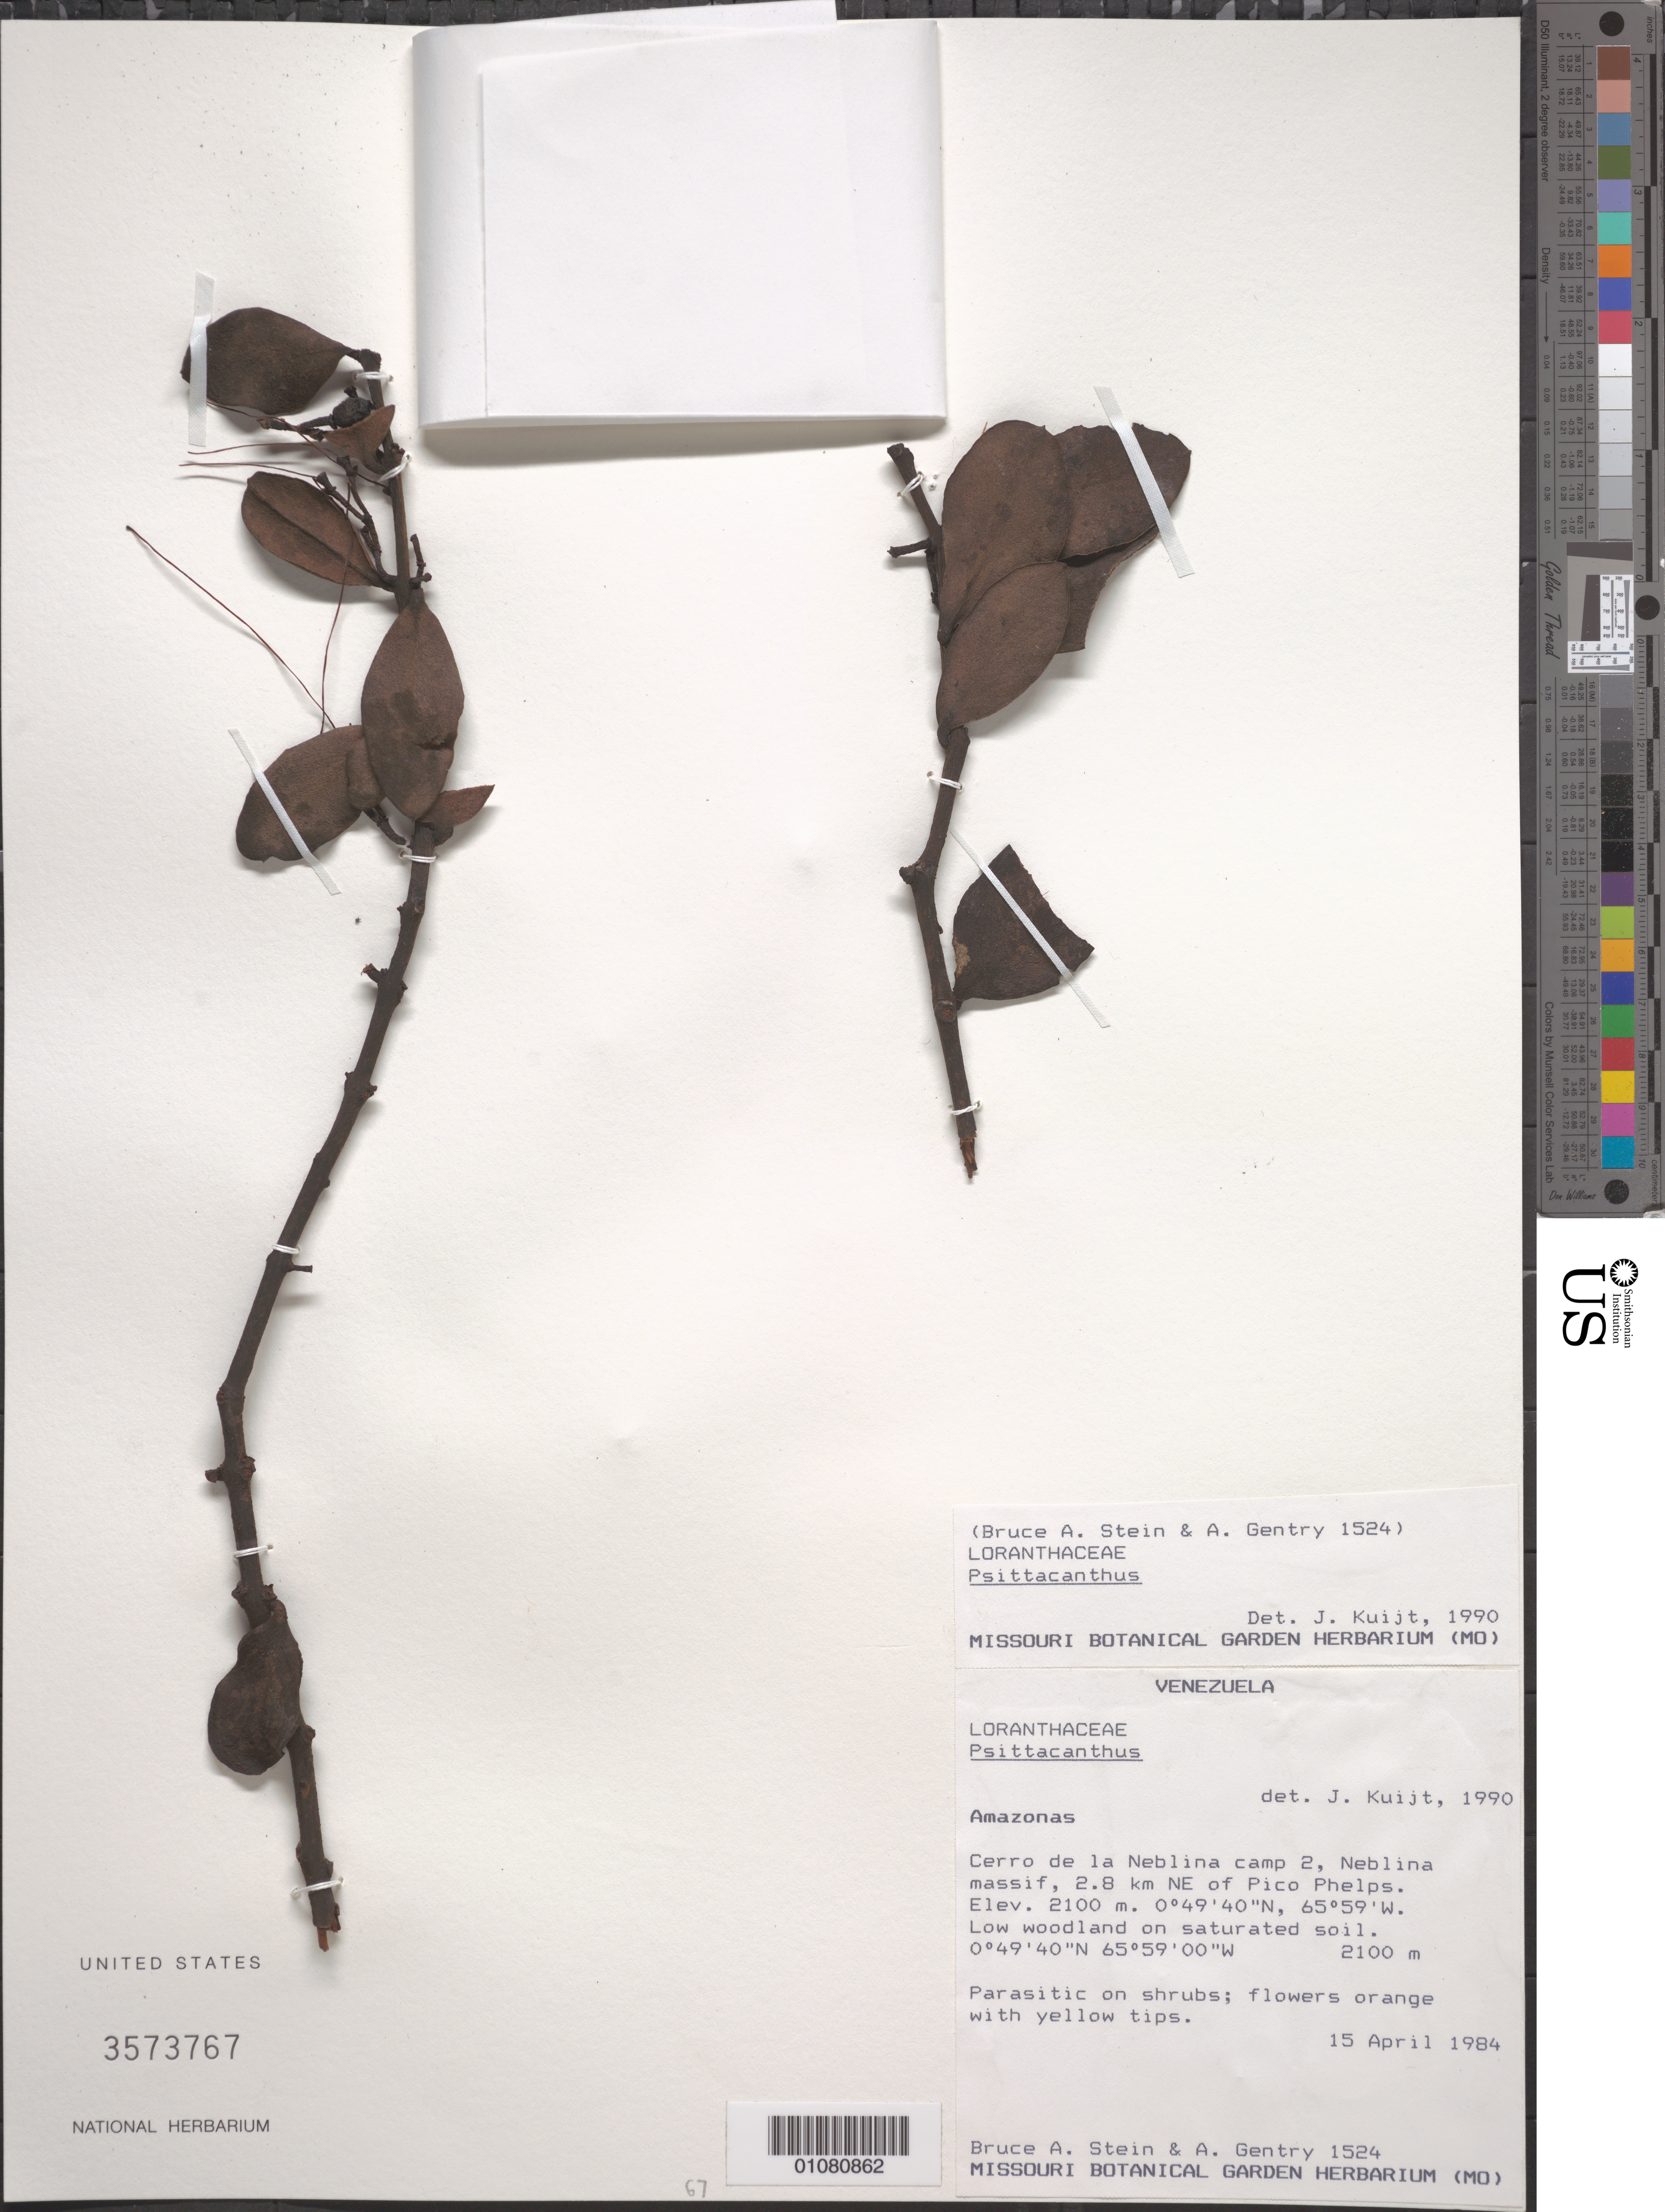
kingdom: Plantae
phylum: Tracheophyta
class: Magnoliopsida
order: Santalales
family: Loranthaceae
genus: Psittacanthus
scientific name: Psittacanthus sp.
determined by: Kuijt, Job, (CANADA)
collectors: B. A. Stein & A. H. Gentry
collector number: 1524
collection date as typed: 15-Apr-84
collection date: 1984-04-15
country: Venezuela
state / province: Amazonas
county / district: Río Negro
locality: Cerro de la Neblina camp 2, Neblina Massif, 2.8 km NE of Pico Phelps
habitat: Low woodland on saturated soil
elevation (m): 2100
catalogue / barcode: US 3573767